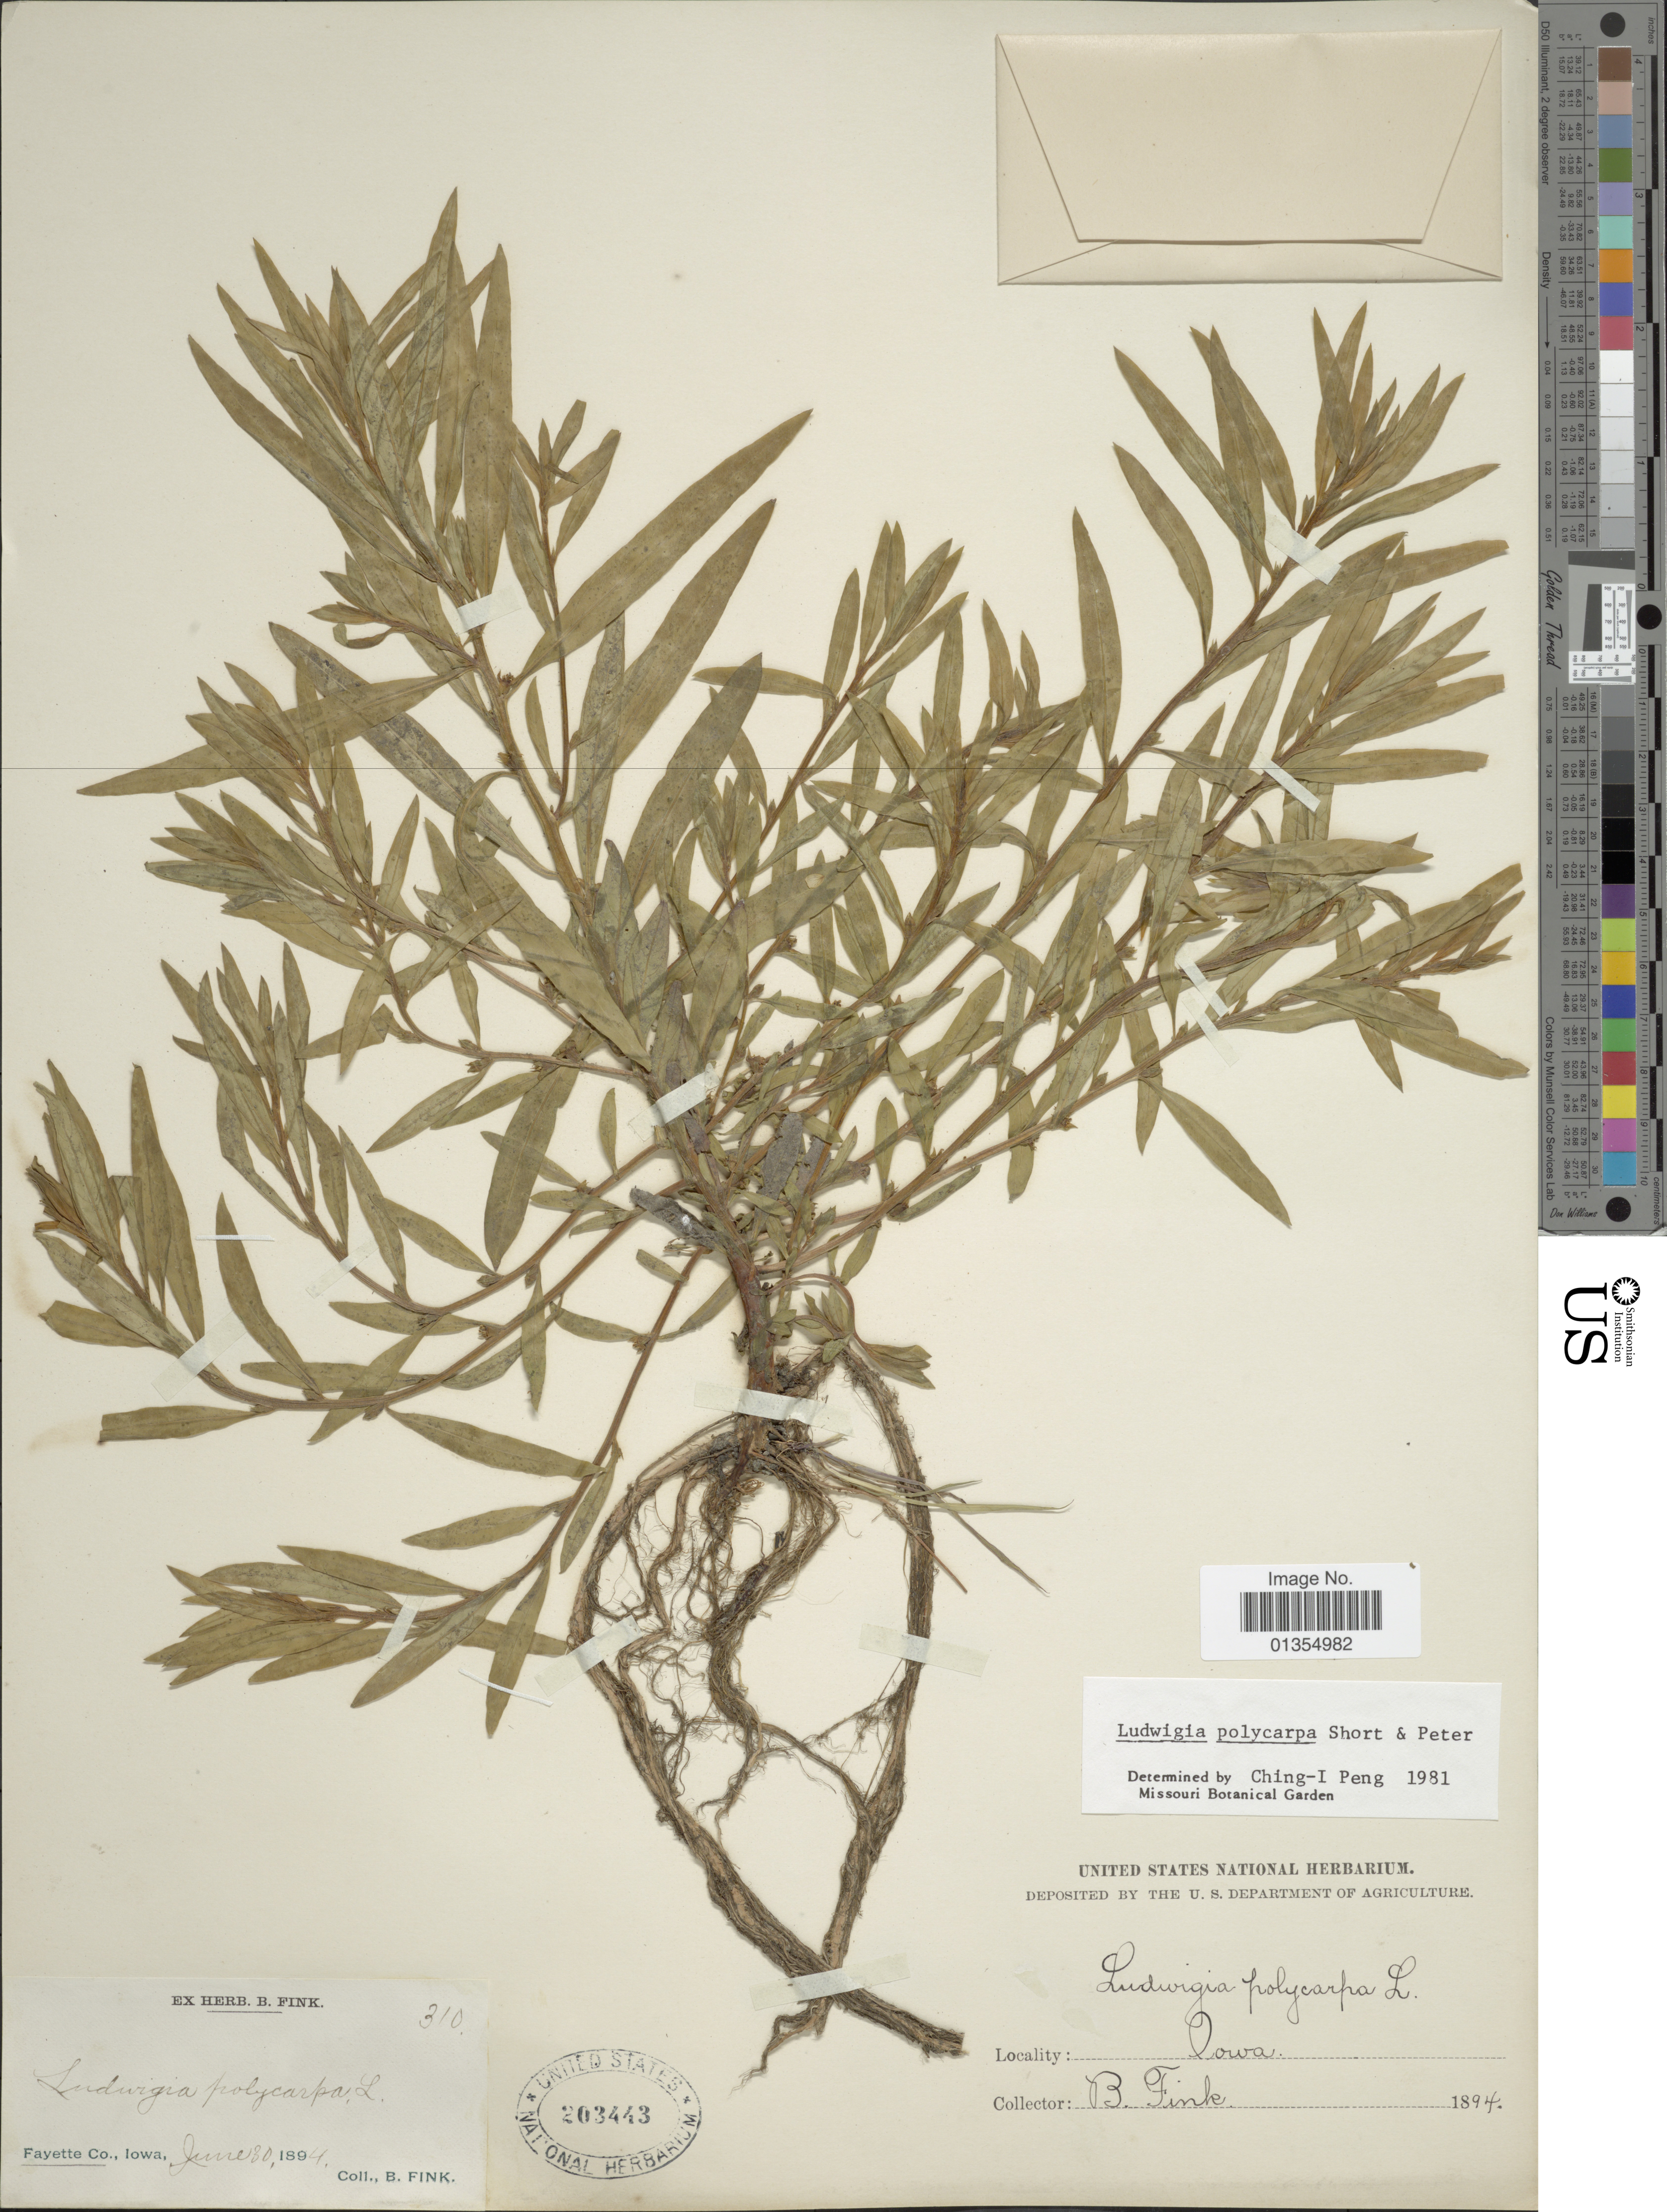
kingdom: Plantae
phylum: Tracheophyta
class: Magnoliopsida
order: Myrtales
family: Onagraceae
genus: Ludwigia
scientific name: Ludwigia polycarpa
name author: Short & R. Peter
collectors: B. Fink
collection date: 1894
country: United States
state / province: Iowa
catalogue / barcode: US 203443